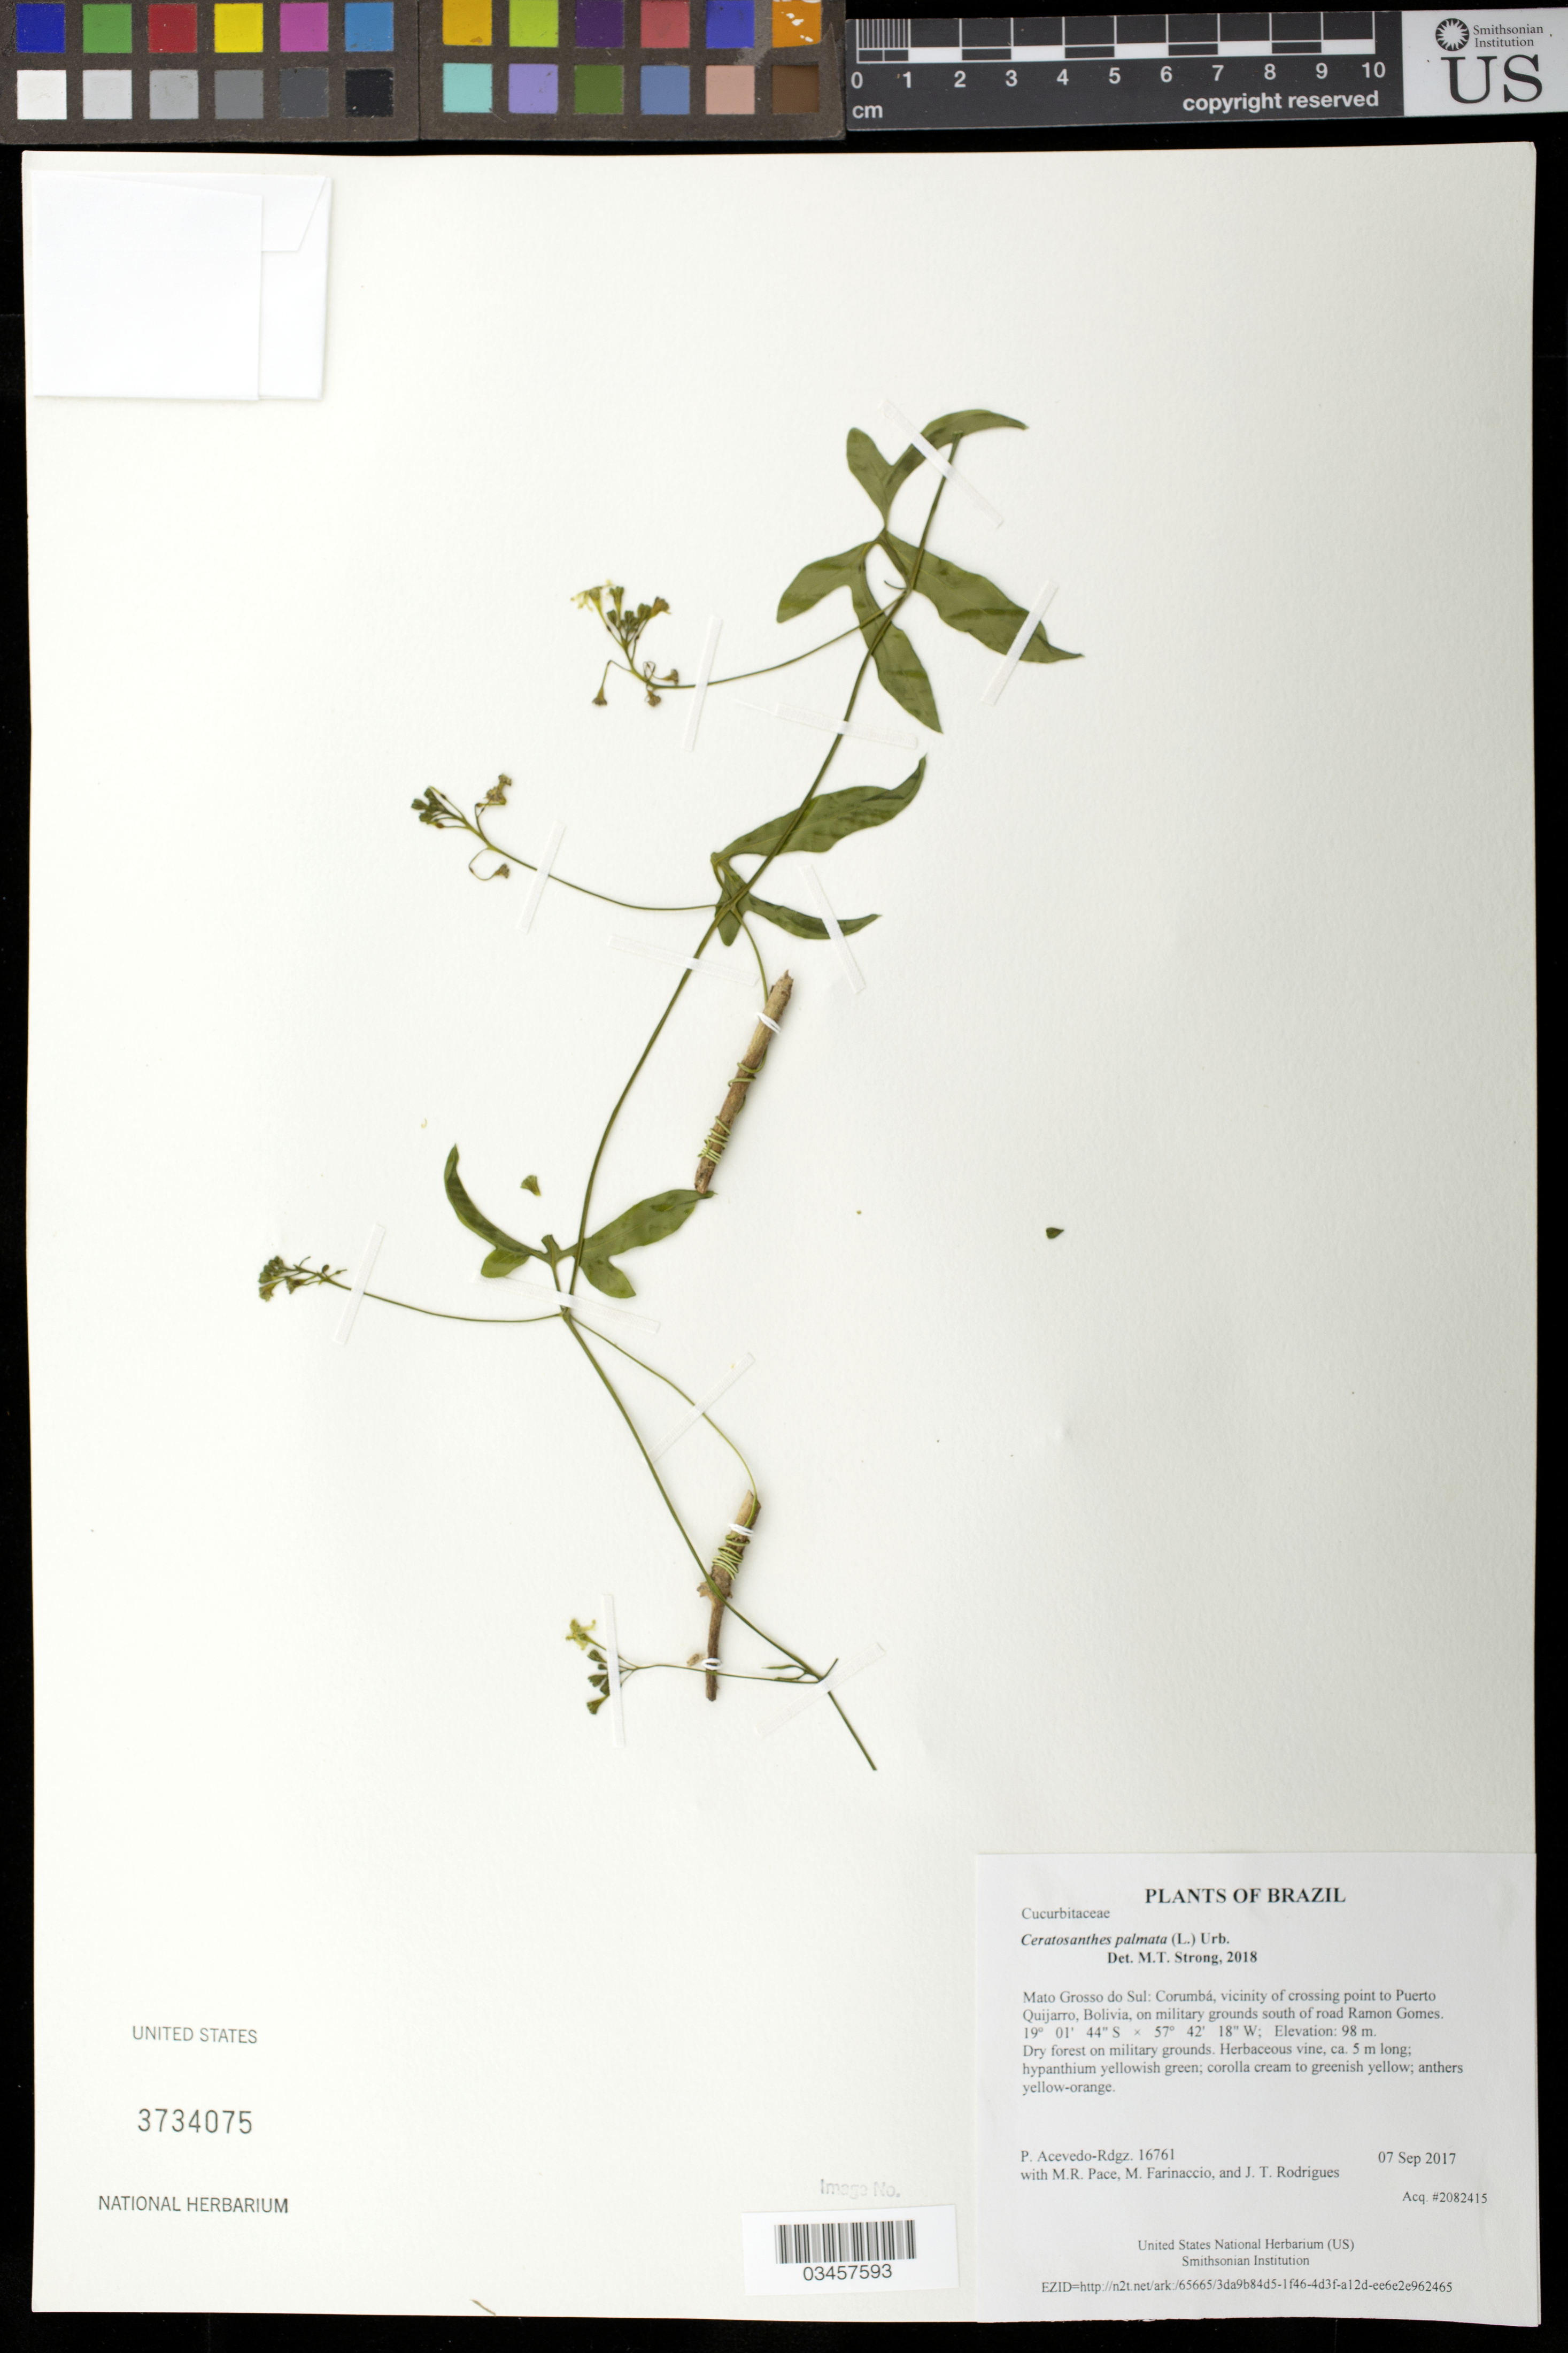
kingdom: Plantae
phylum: Tracheophyta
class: Magnoliopsida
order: Cucurbitales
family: Cucurbitaceae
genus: Ceratosanthes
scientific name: Ceratosanthes palmata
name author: (L.) Urb.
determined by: Strong, Mark T., (BOT), Smithsonian Institution - National Museum of Natural History (UNITED STATES)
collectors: P. Acevedo-Rodr., M. R. Pace, M. Farinaccio & J. T. Rodrigues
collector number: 16761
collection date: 2017-09-07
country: Brazil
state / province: Mato Grosso do Sul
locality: Corumbá, vicinity of crossing point to Puerto Quijarro, Bolivia, on military grounds south of road Ramon Gomes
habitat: Dry forest on military grounds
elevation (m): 98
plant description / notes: US,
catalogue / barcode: US 3734075